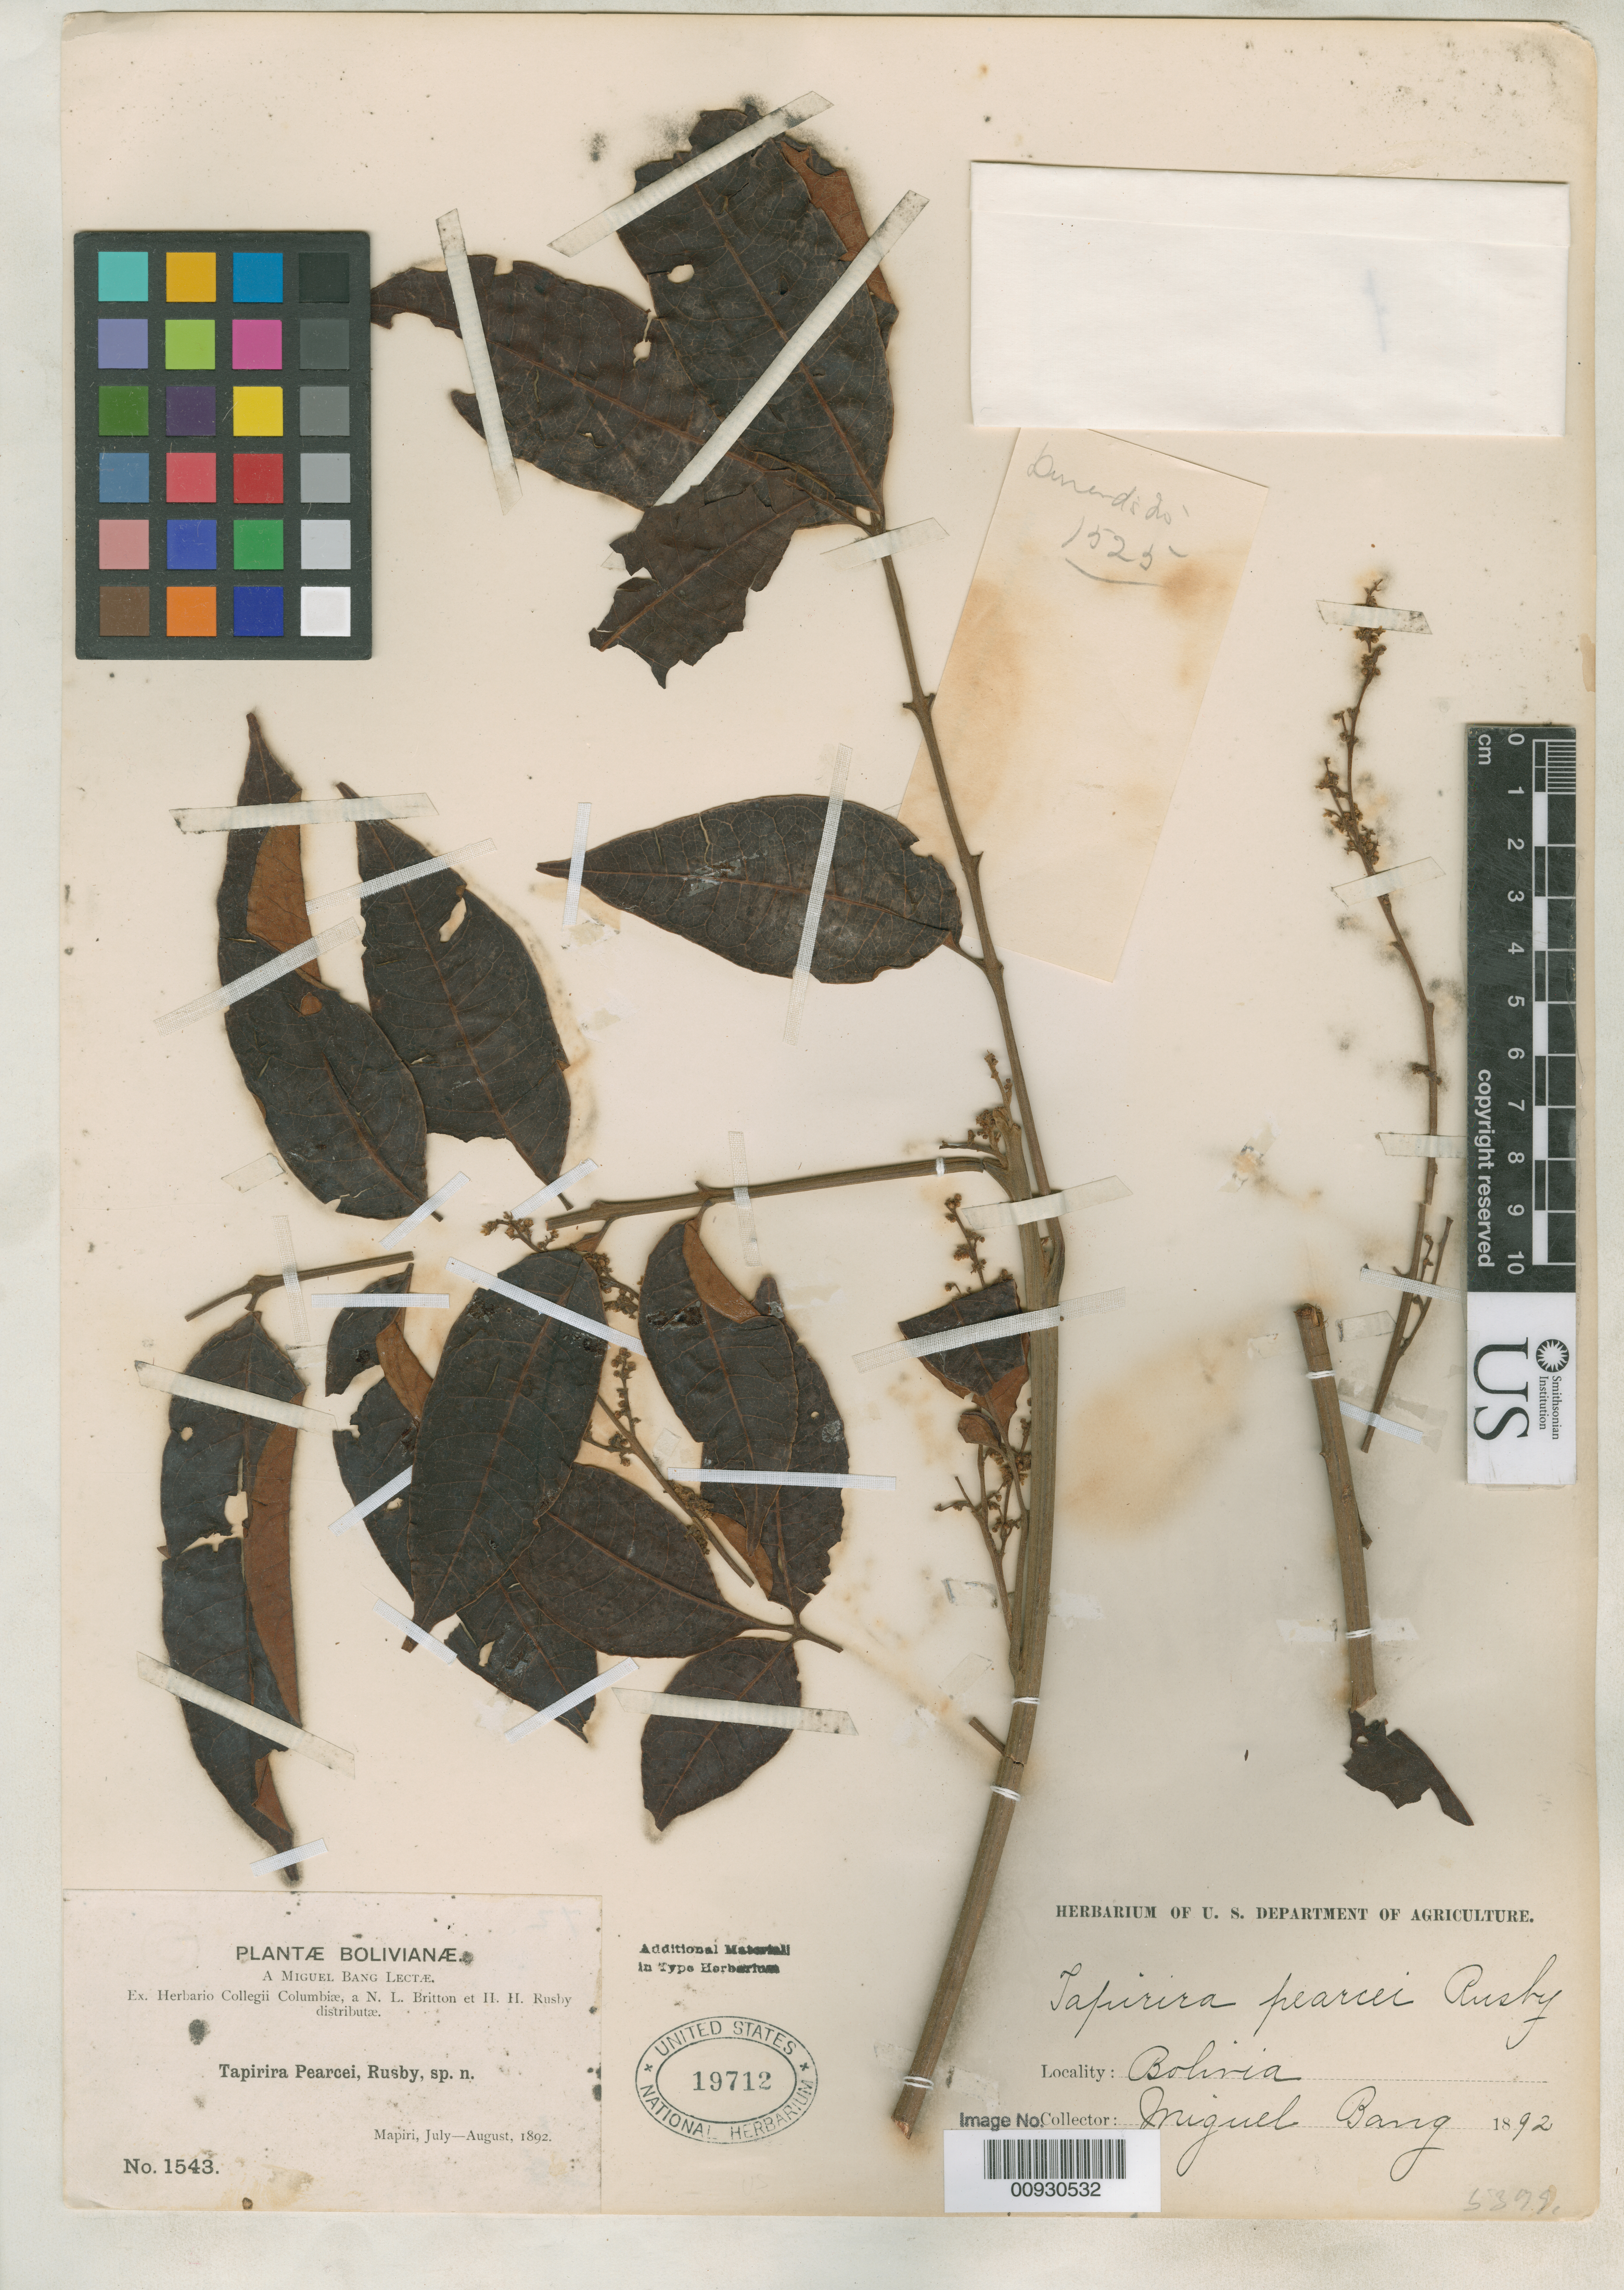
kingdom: Plantae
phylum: Tracheophyta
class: Magnoliopsida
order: Sapindales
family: Anacardiaceae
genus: Tapirira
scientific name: Tapirira pearcei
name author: Rusby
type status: Syntype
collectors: M. Bang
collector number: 1543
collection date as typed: Jul 1892 to -- Aug 1892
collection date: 1892-07/1892-08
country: Bolivia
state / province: La Paz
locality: Near Mapiri.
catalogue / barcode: US 19712